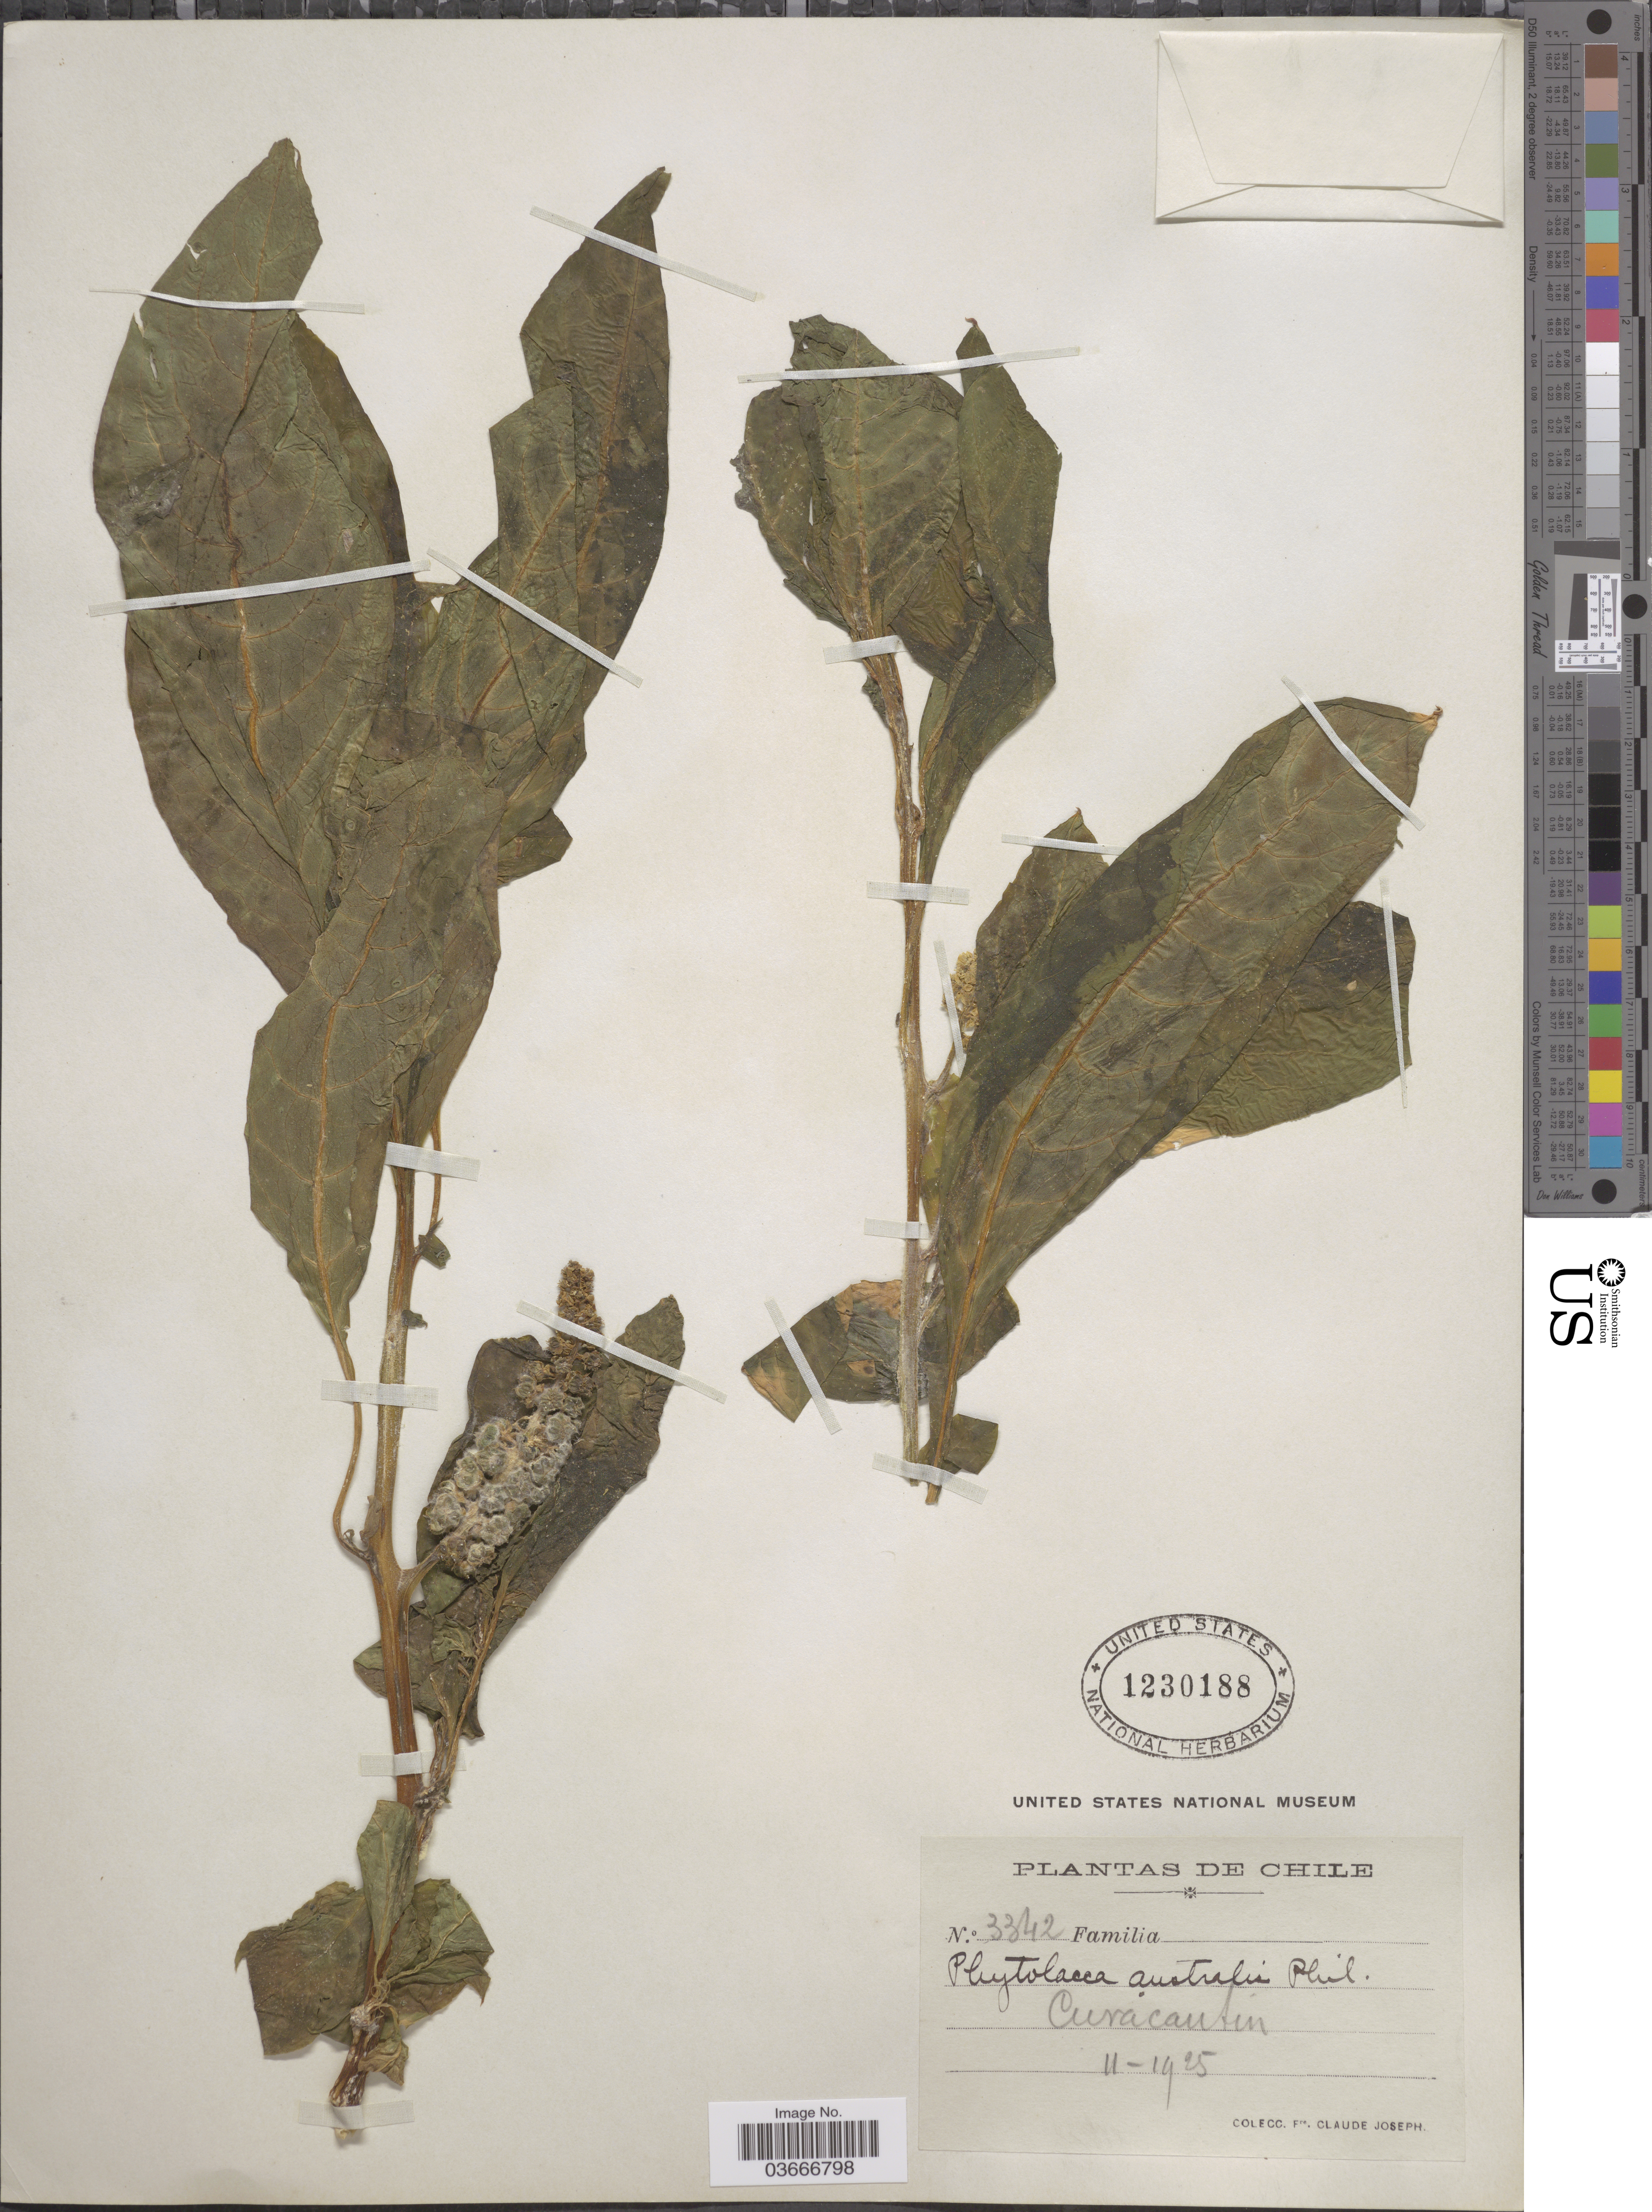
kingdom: Plantae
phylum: Tracheophyta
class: Magnoliopsida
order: Caryophyllales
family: Phytolaccaceae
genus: Phytolacca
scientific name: Phytolacca bogotensis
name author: Kunth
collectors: Frere Claude Joseph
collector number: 3342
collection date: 1925-11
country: Chile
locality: Curacantin.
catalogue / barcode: US 1230188